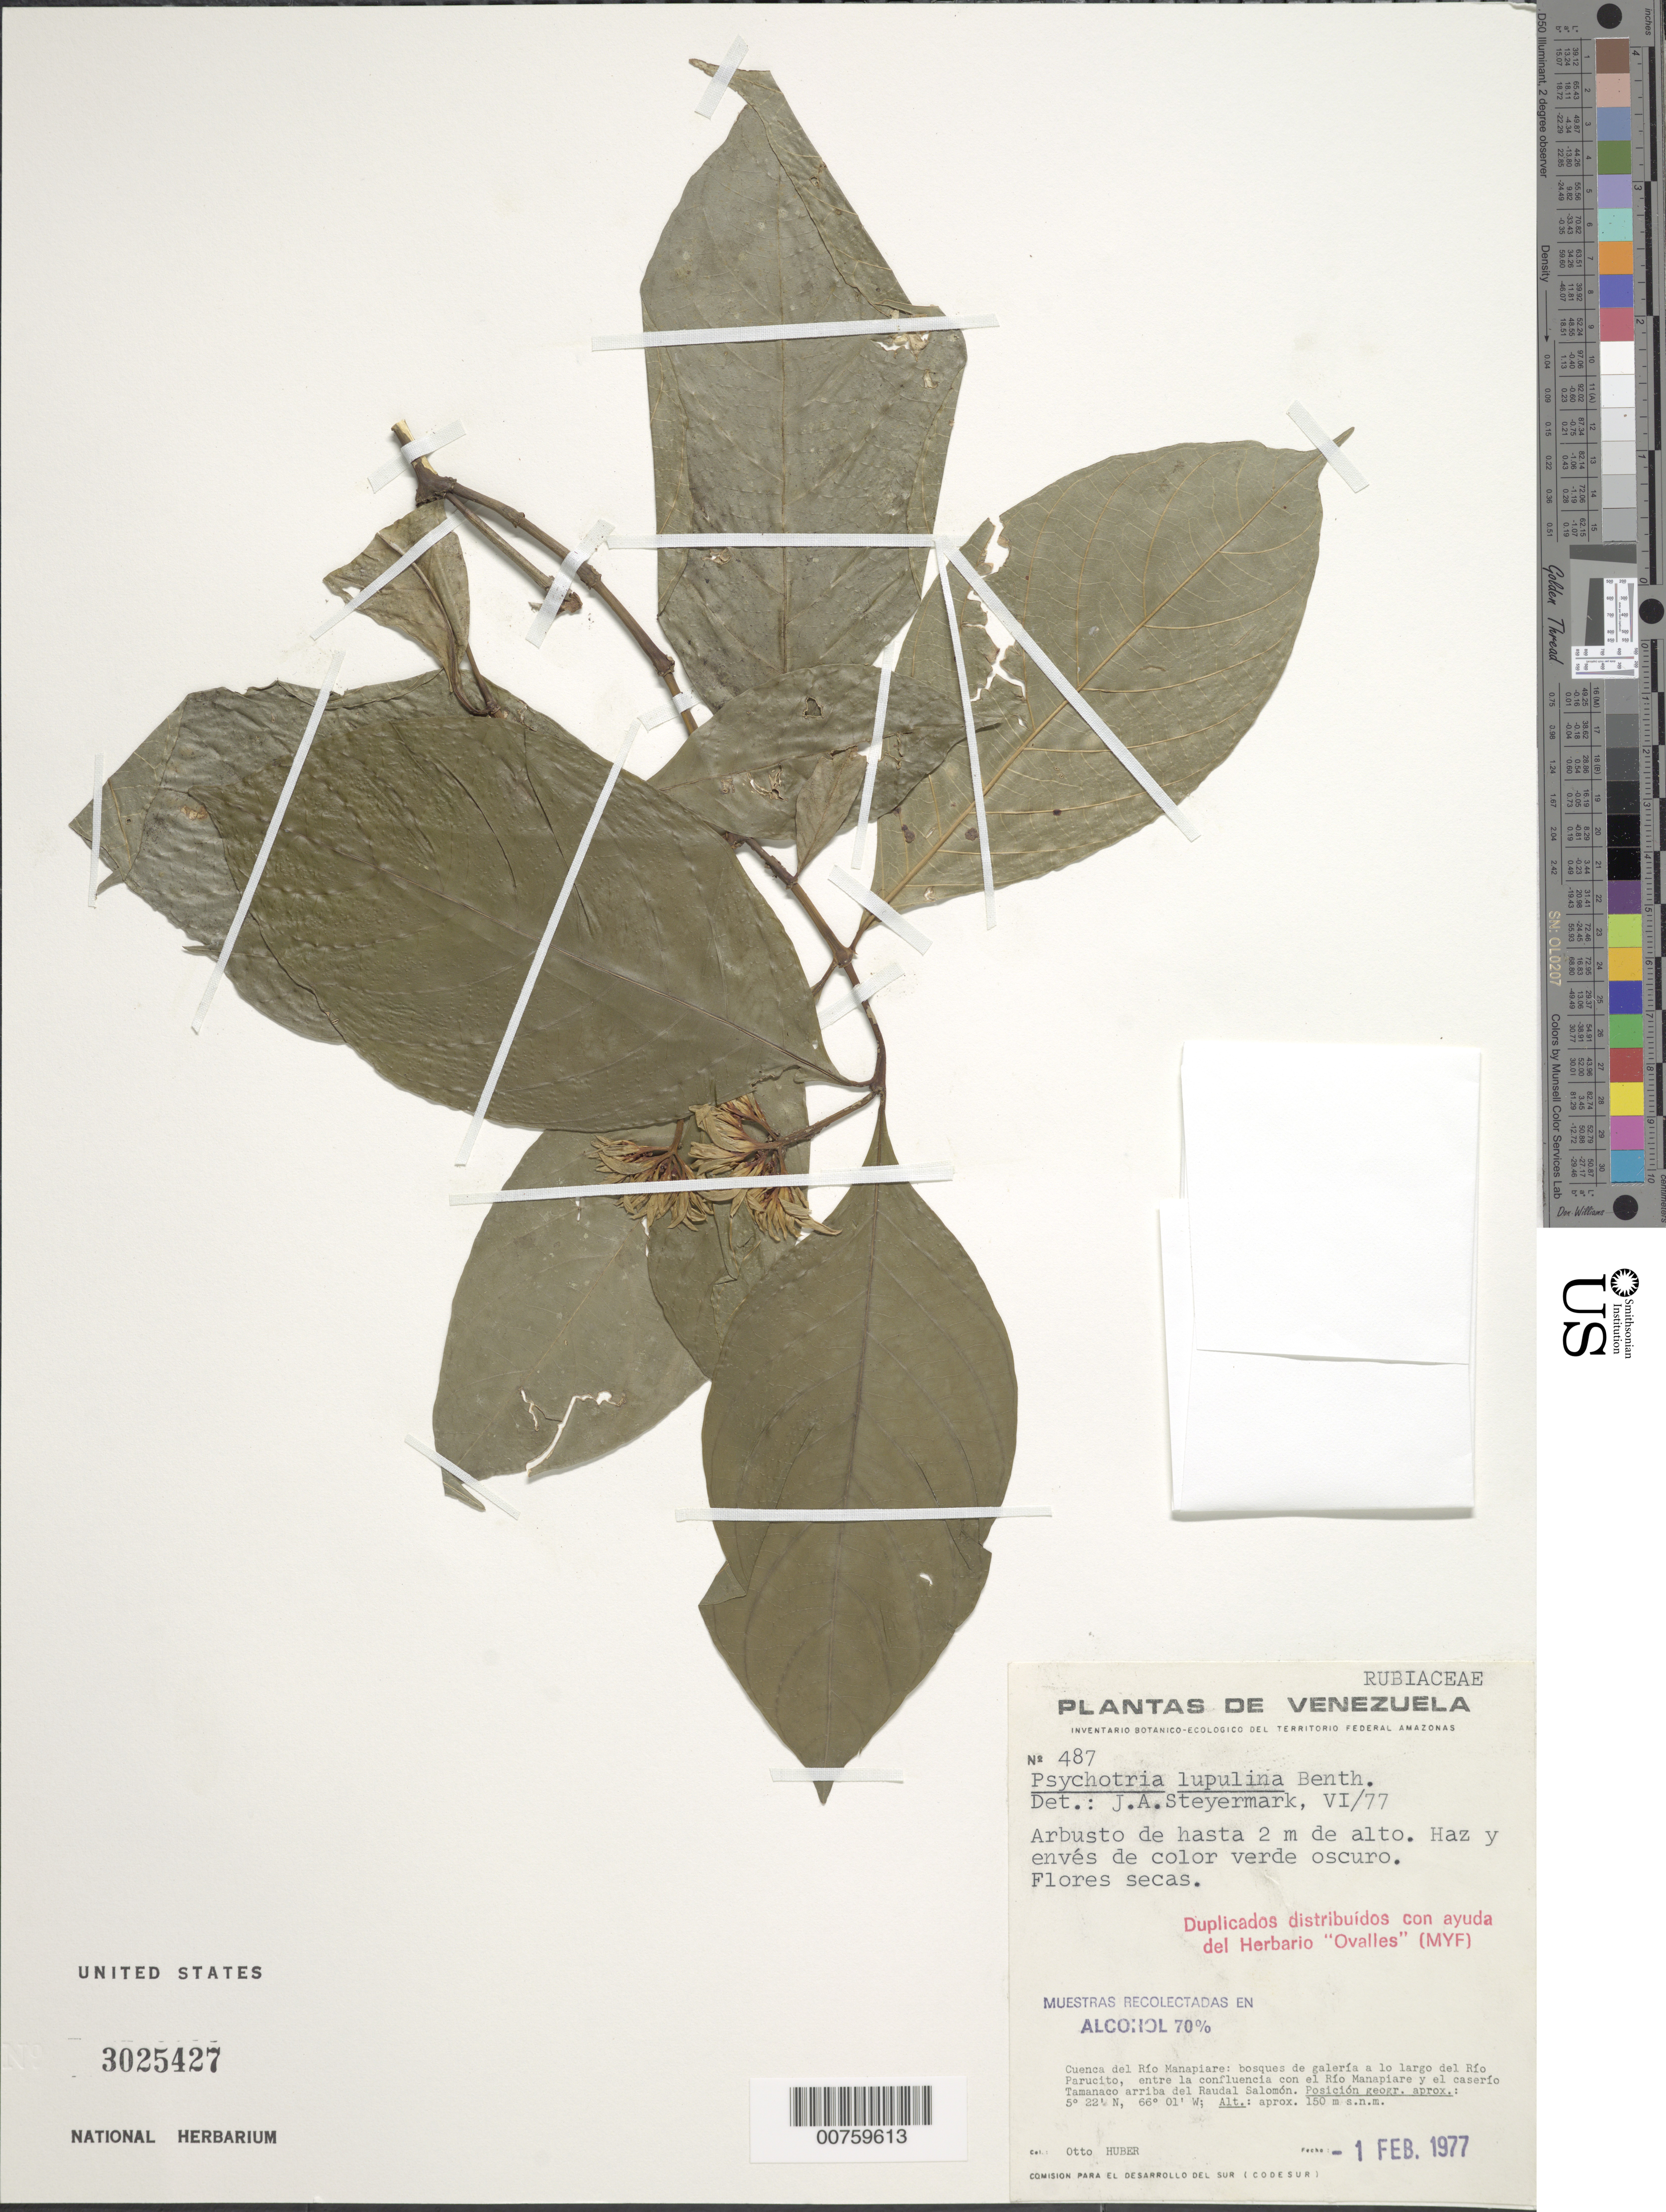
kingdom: Plantae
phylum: Tracheophyta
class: Magnoliopsida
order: Gentianales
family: Rubiaceae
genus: Psychotria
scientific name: Psychotria lupulina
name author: Benth.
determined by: Steyermark, Julian A., (VEN)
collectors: O. Huber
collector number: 487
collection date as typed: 1-Feb-77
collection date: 1977-02-01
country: Venezuela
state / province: Amazonas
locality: Río Manapiare, Río Parucito, entre la confluencia con el río Manapiare y el caserío Tamanaco arriba del Raudal Salomon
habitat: Gallery forest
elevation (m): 150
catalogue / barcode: US 3025427